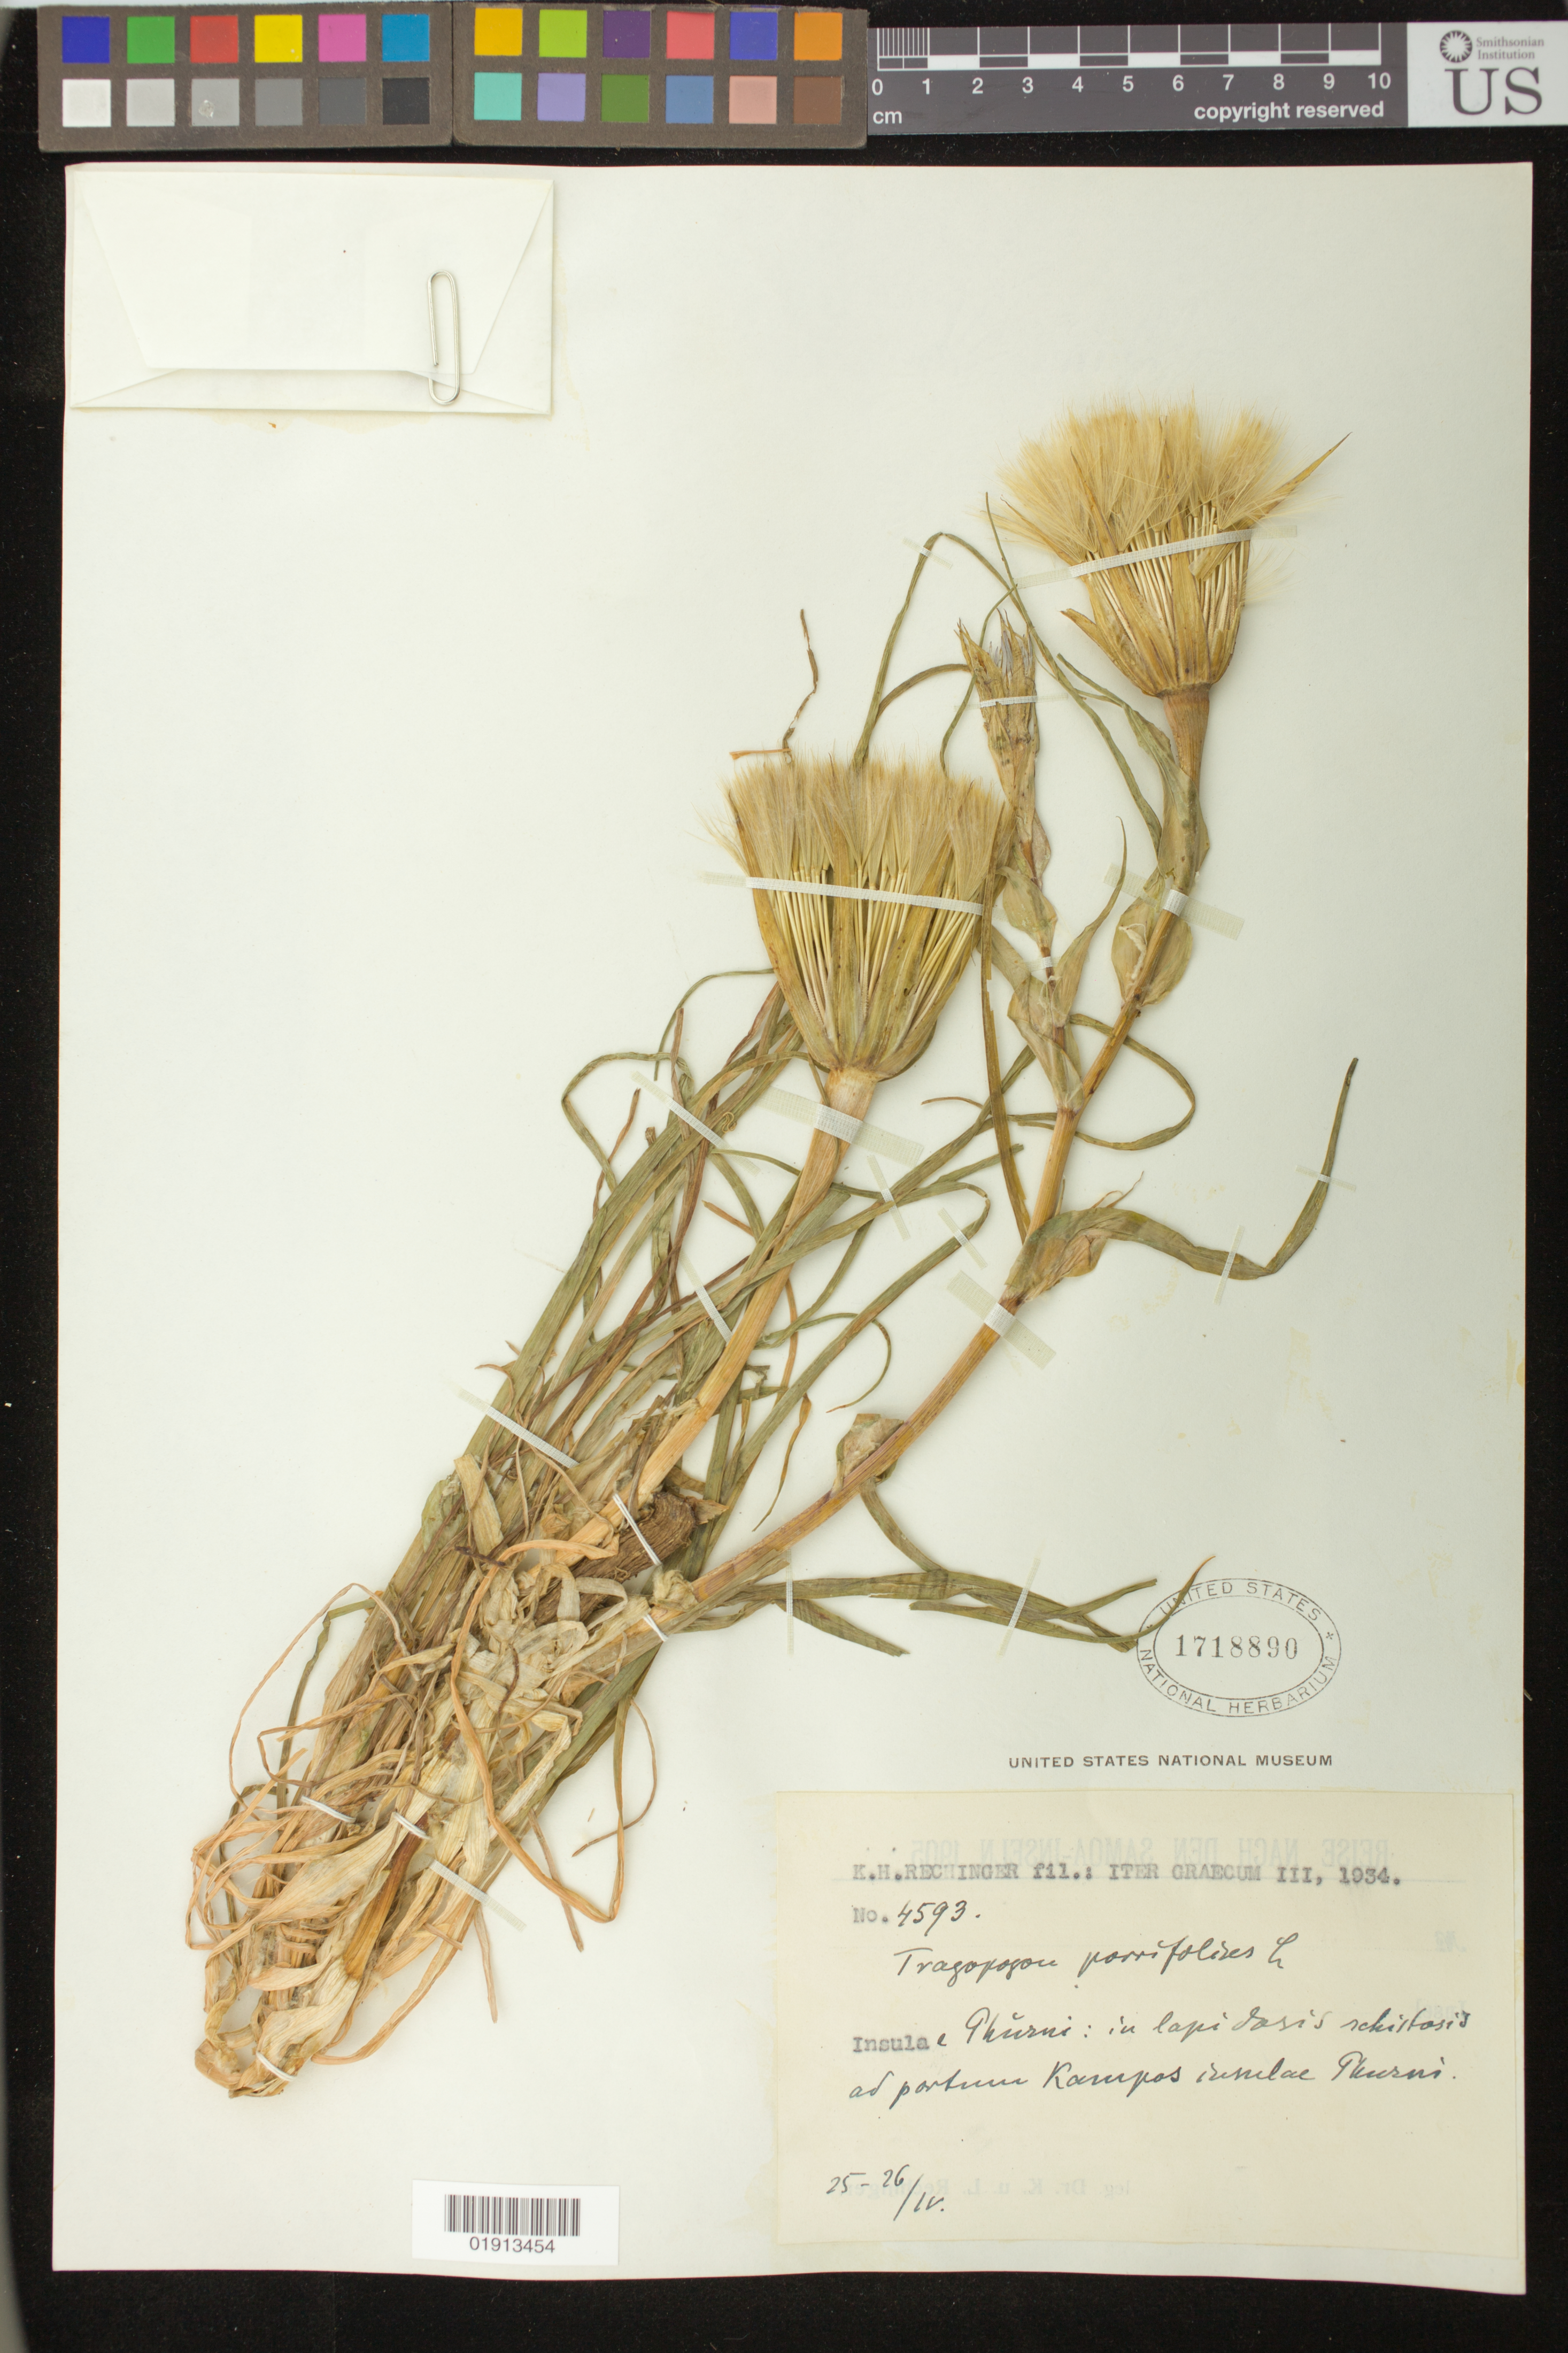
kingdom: Plantae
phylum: Tracheophyta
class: Magnoliopsida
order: Asterales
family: Asteraceae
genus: Tragopogon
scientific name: Tragopogon porrifolius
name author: L.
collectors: K. H. Rechinger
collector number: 4593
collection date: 1934-04-25/1934-04-26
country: Greece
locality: Insulae Phurni: in lapidosis schistosis ad portum Kampos insulae Phurni.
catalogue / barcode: US 1718890